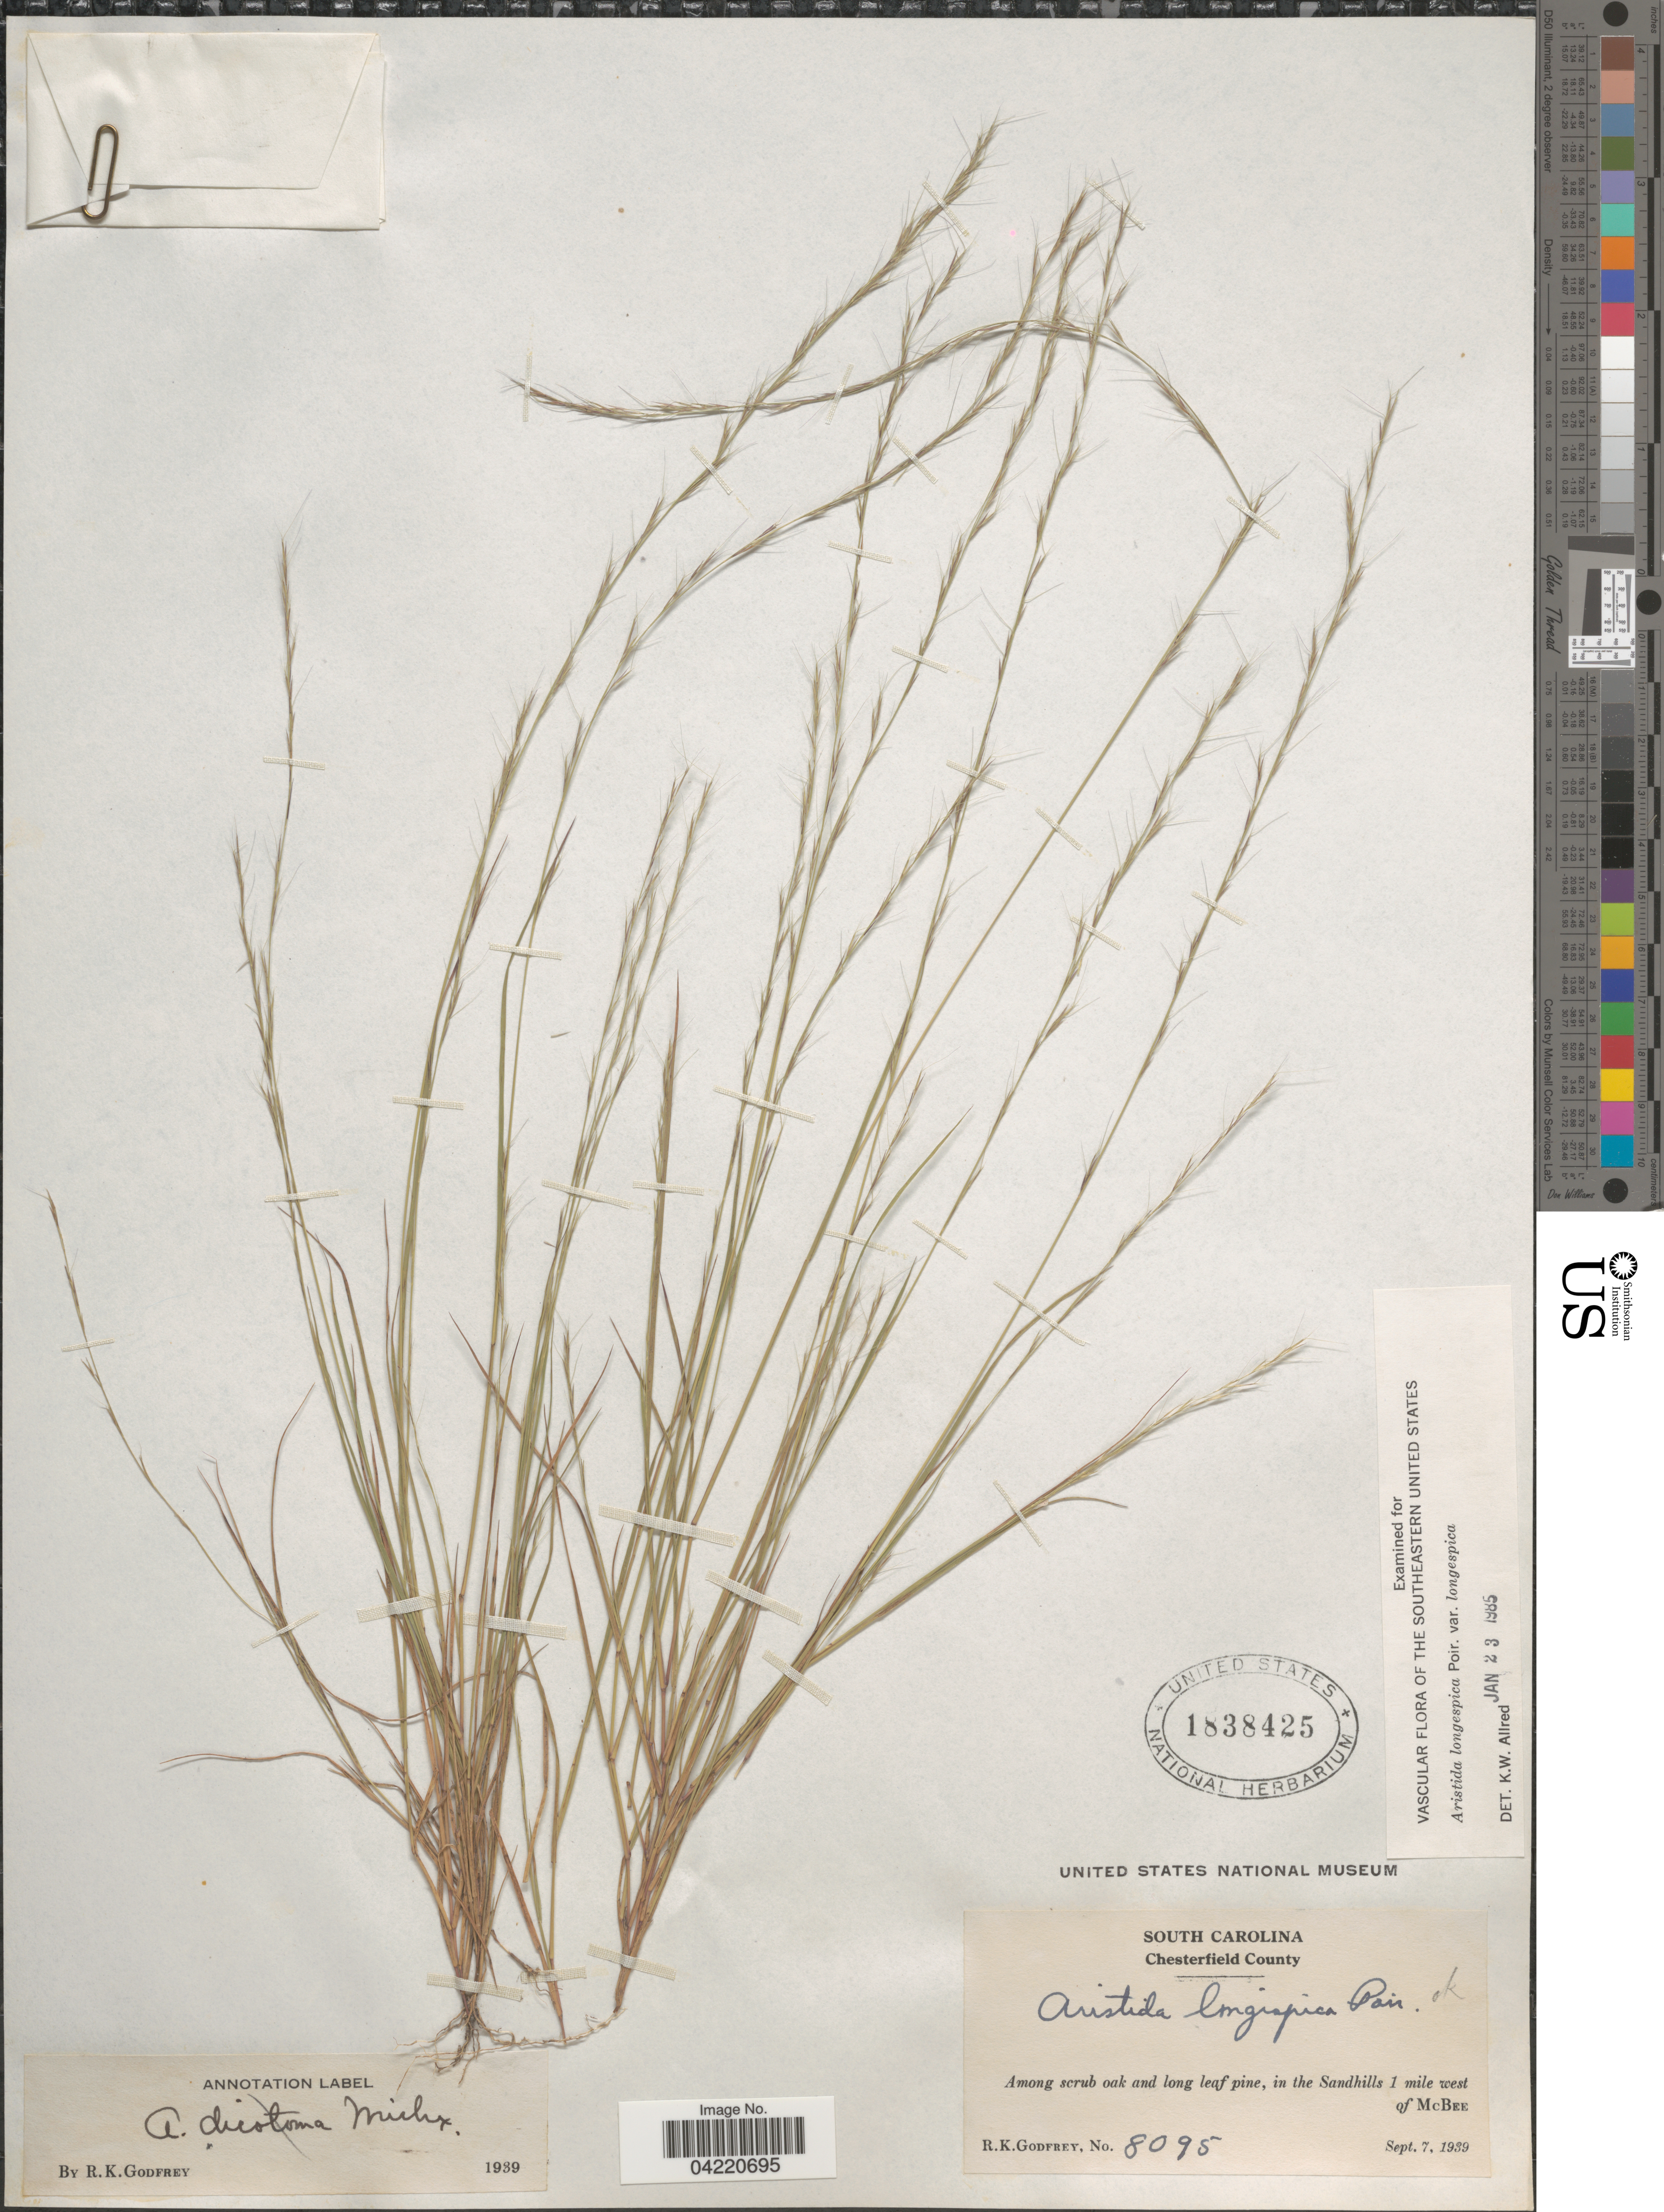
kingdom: Plantae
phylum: Tracheophyta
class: Liliopsida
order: Poales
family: Poaceae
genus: Aristida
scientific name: Aristida longespica var. longespica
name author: Poir.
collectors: R. K. Godfrey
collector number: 8095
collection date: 1939-09-07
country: United States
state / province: South Carolina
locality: Chesterfield County. In the Sandhills 1 mile west of McBee.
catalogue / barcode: US 1838425